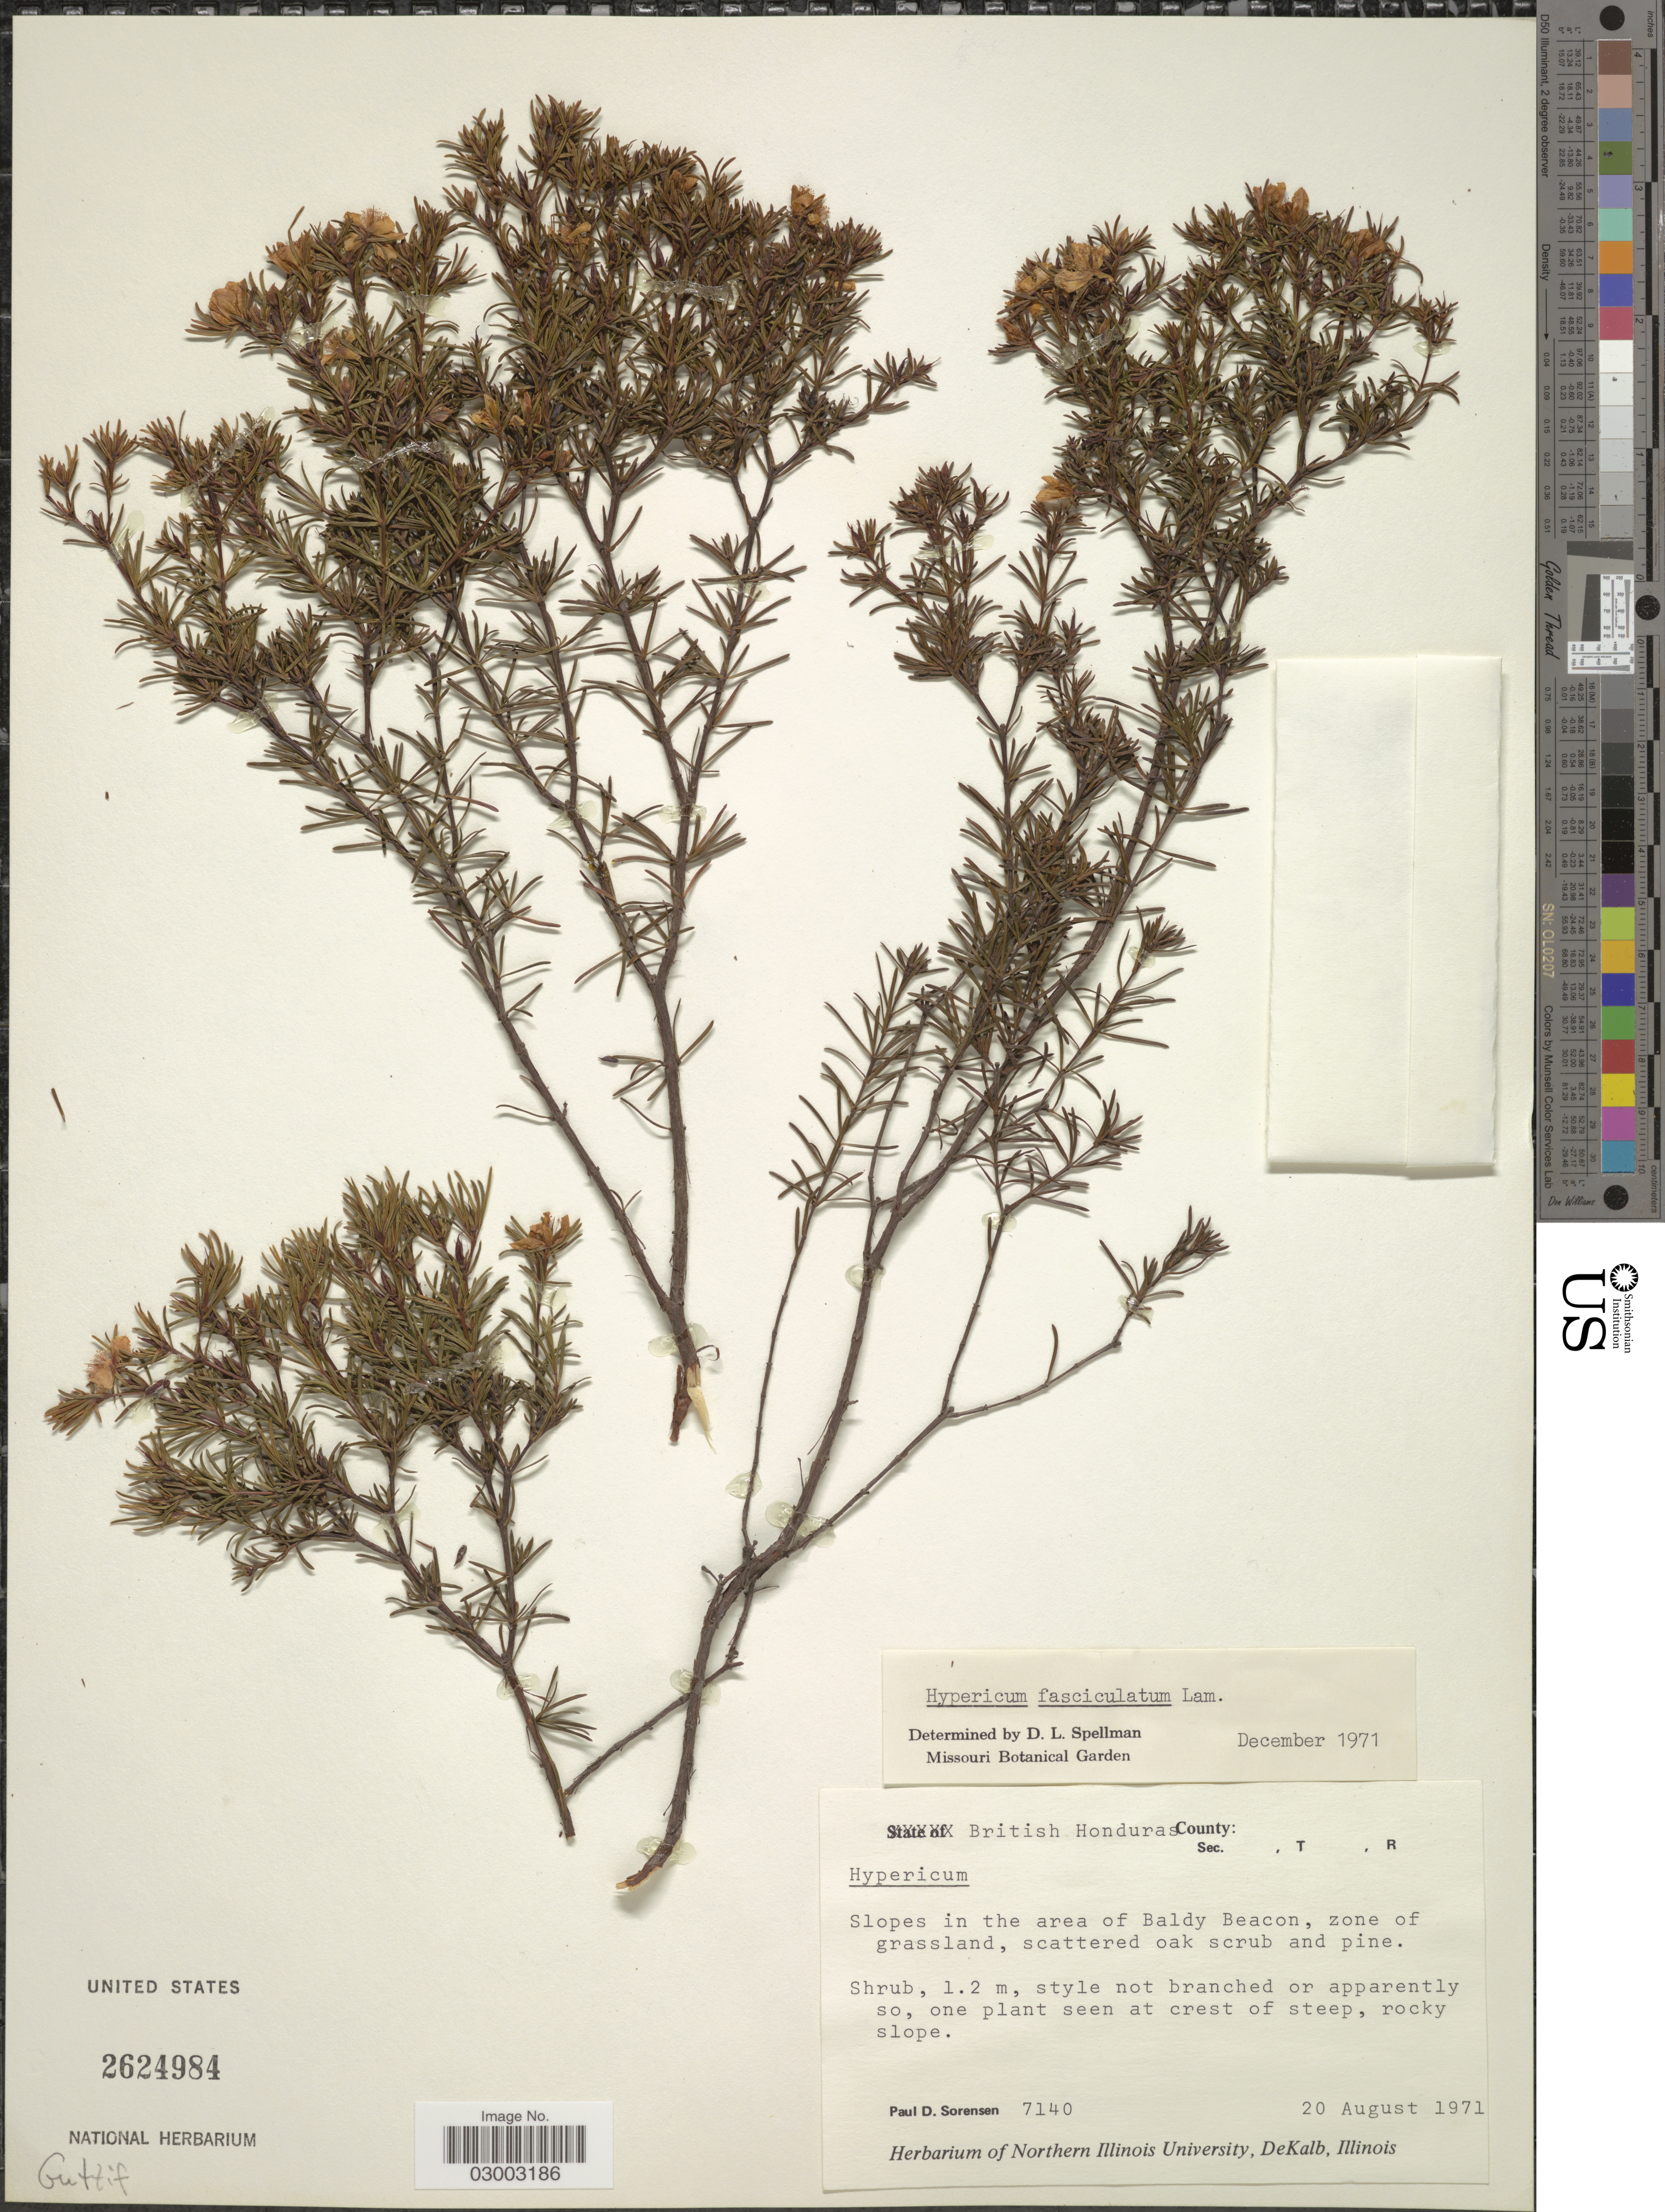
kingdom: Plantae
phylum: Tracheophyta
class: Magnoliopsida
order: Malpighiales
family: Hypericaceae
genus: Hypericum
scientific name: Hypericum nitidum subsp. cubense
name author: (Turcz.) N. Robson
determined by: Merello, M., Missouri Botanical Garden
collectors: P. Sorensen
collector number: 7140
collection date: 1971-08-20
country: Belize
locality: British Honduras, Slopes in the area of Baldy Beacon, zone of grassland.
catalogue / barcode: US 2624984